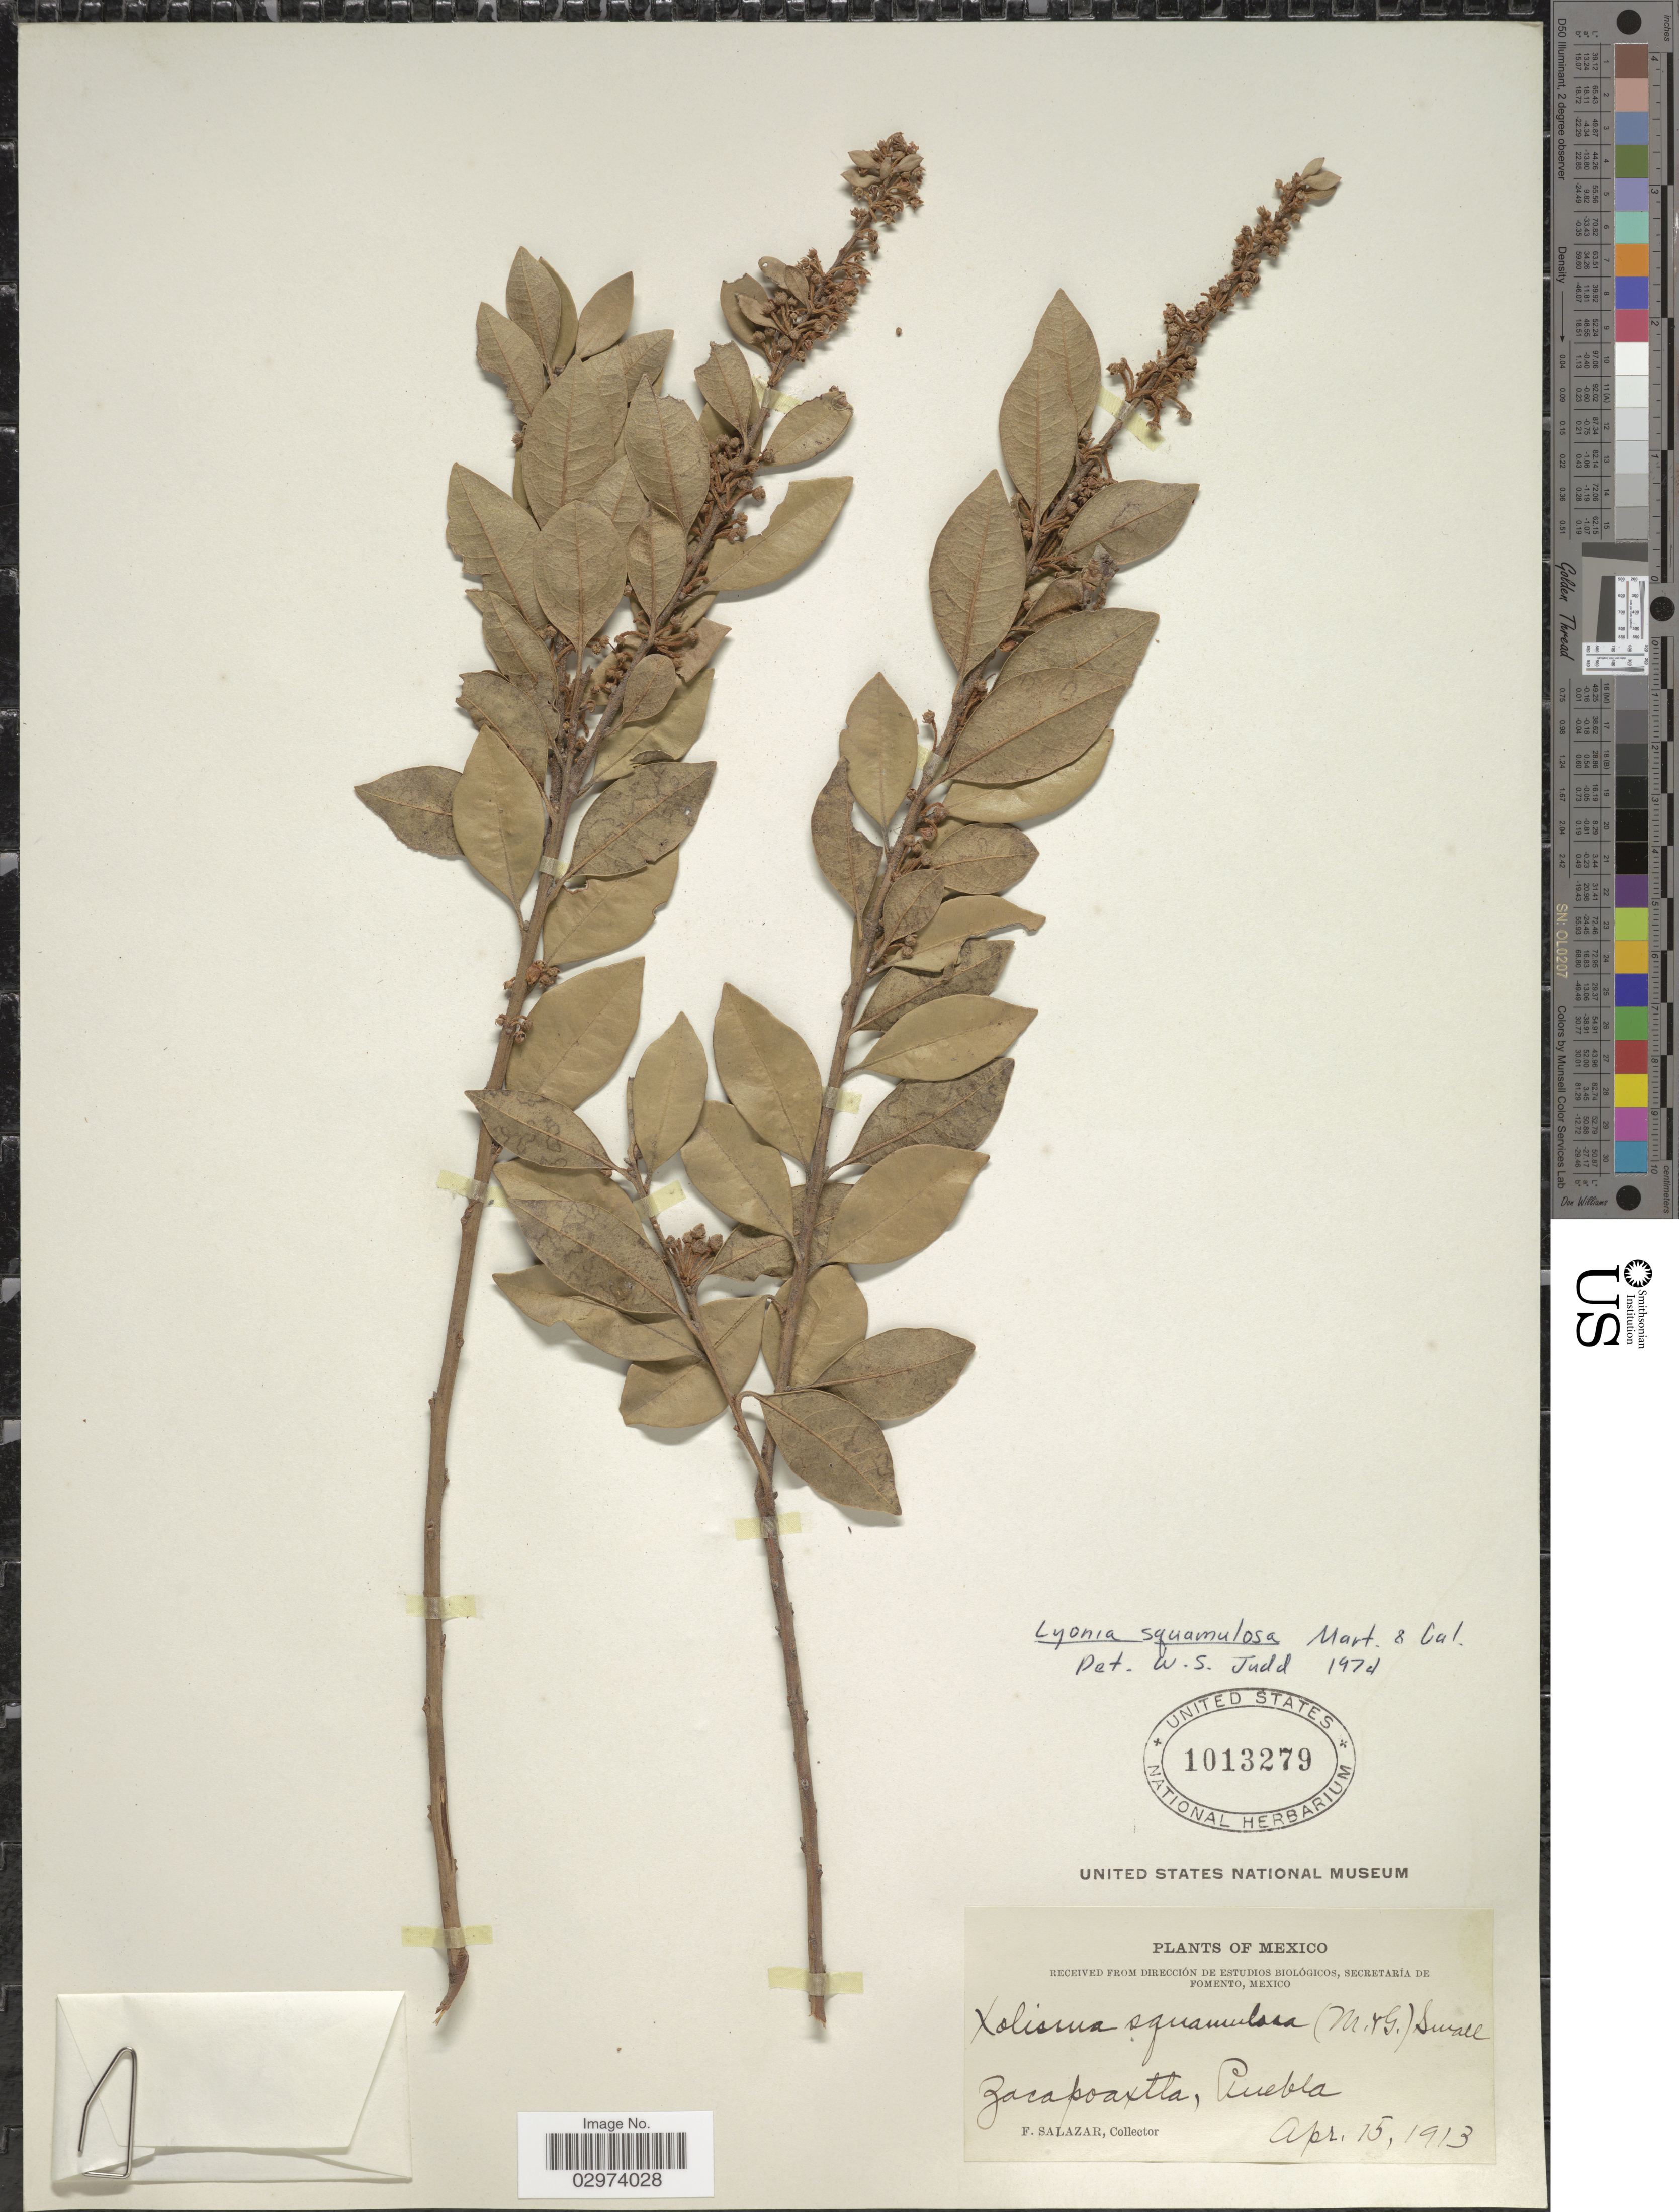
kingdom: Plantae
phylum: Tracheophyta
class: Magnoliopsida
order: Ericales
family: Ericaceae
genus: Lyonia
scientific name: Lyonia squamulosa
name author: M. Martens & Galeotti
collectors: F. Salazar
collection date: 1913-04-15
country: Mexico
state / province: Puebla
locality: Zacapoaxtla, Puebla.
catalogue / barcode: US 1013279